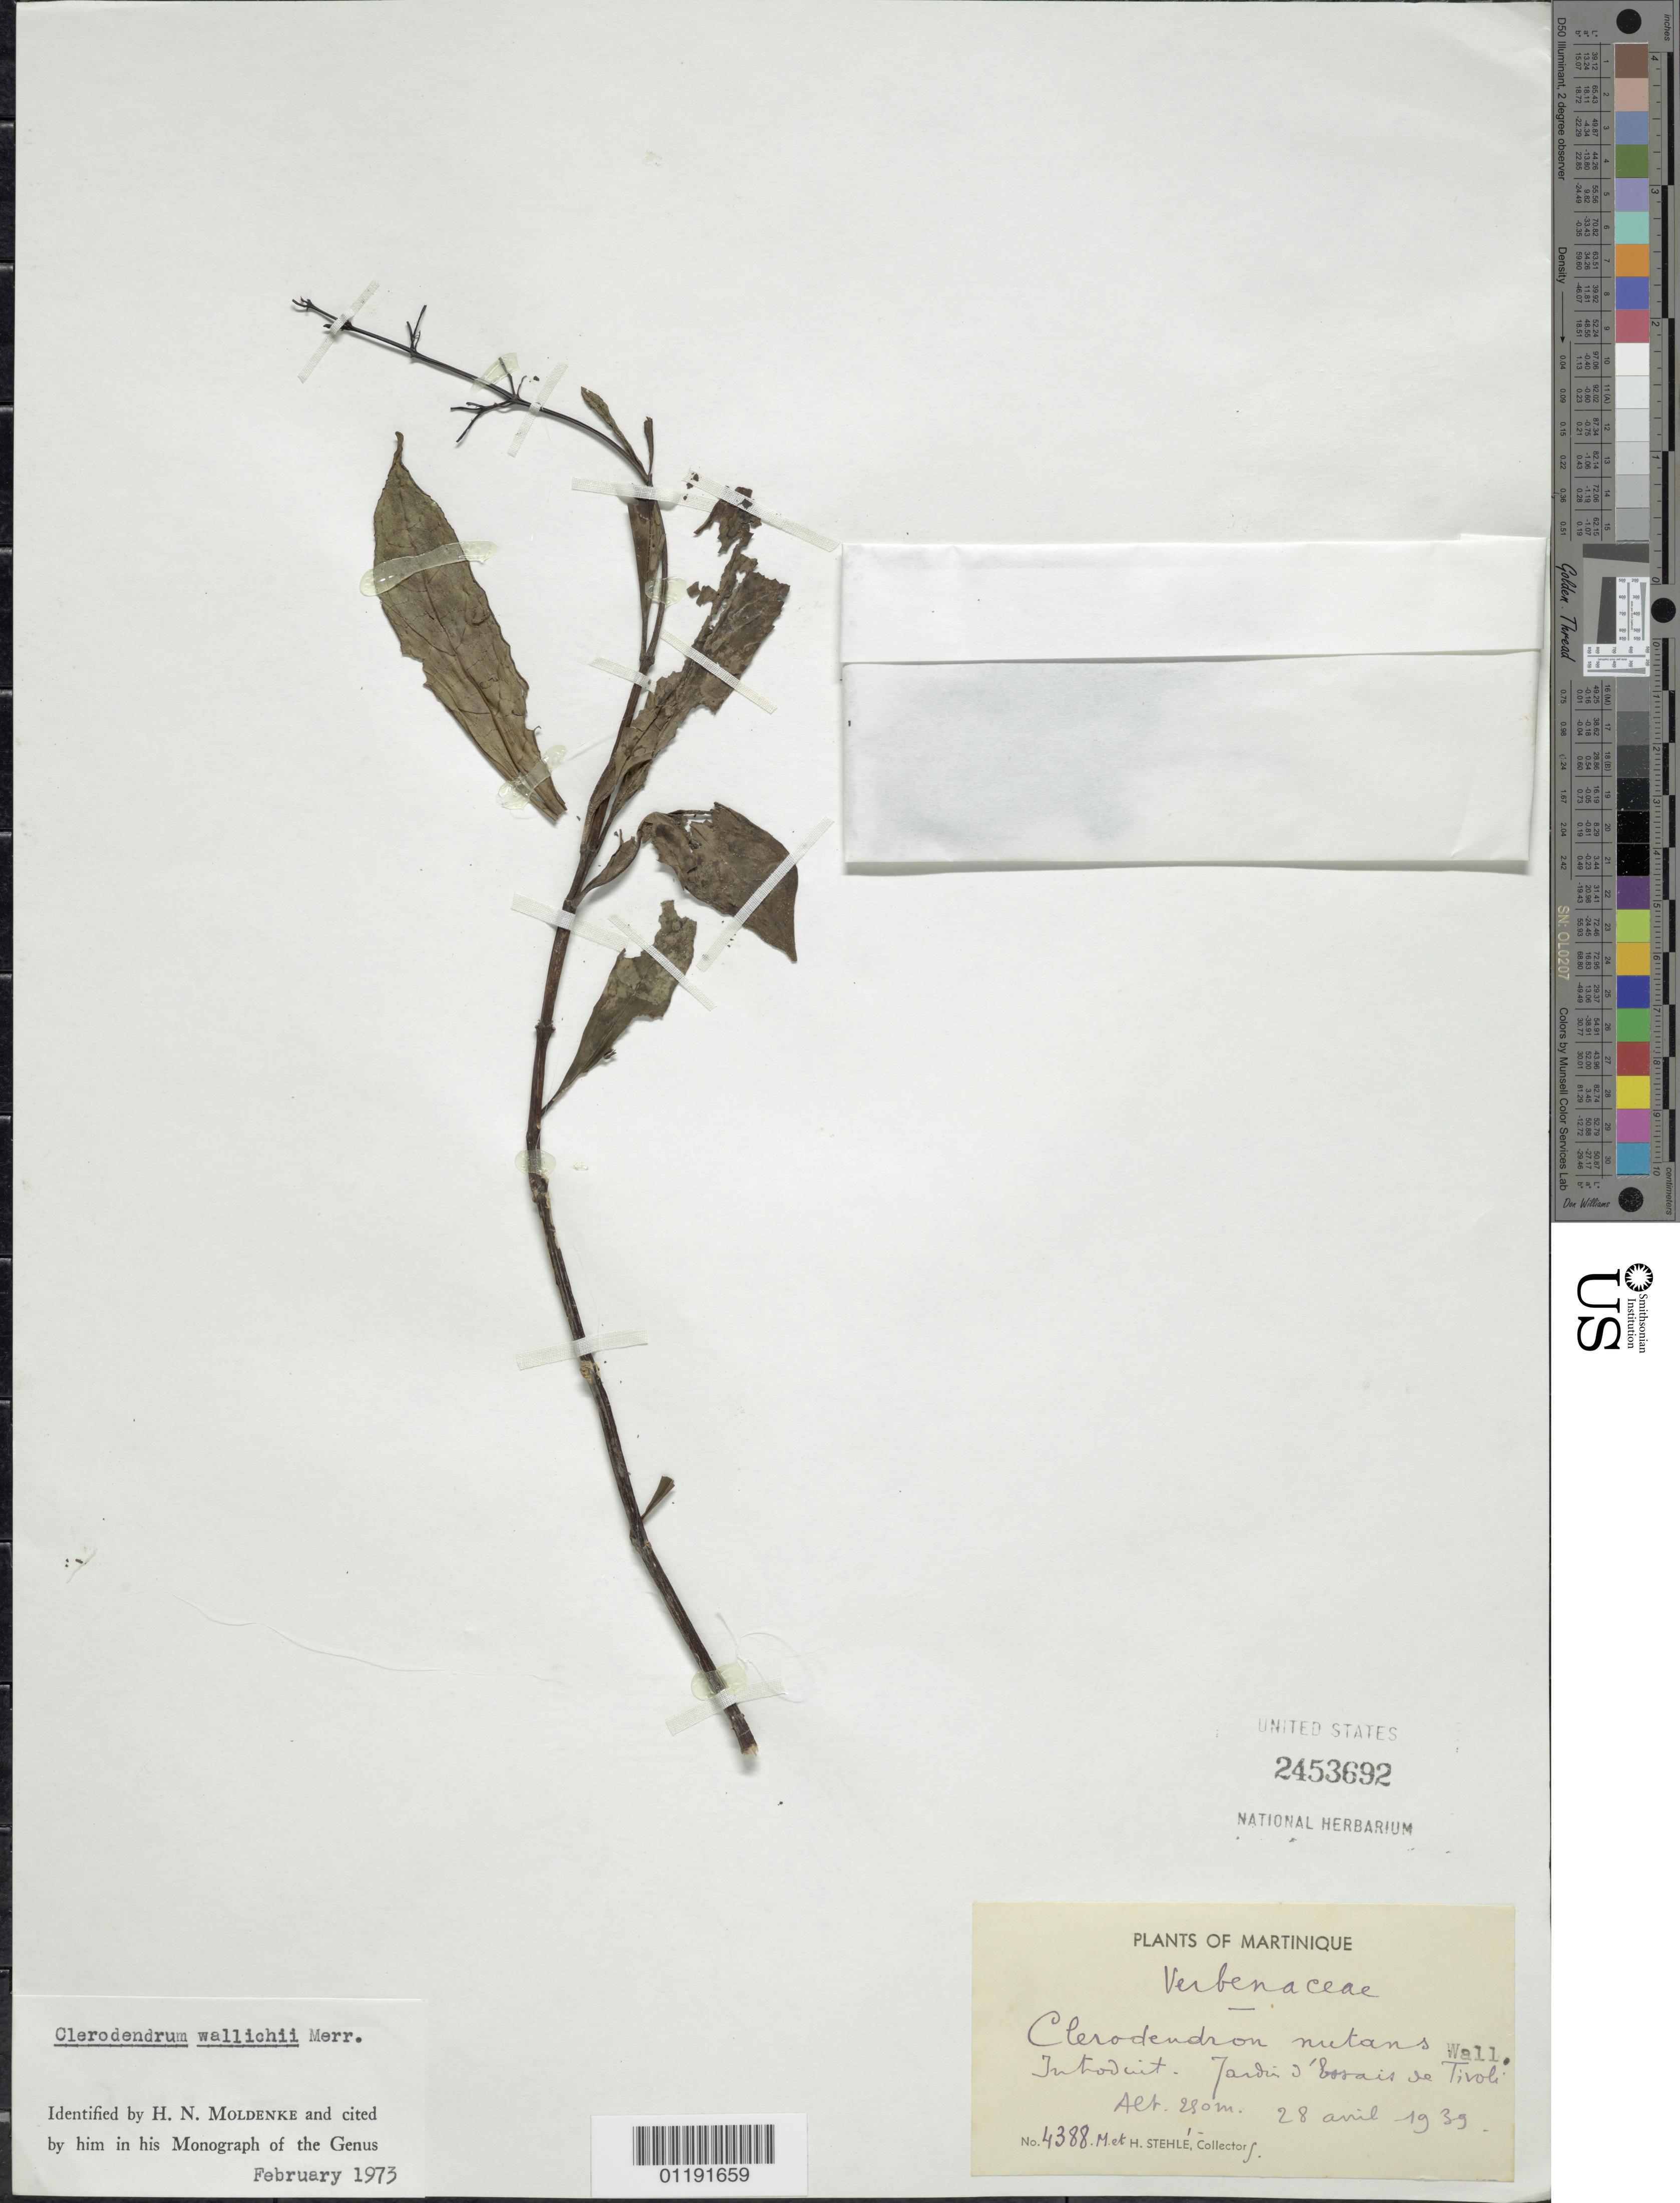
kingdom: Plantae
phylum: Tracheophyta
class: Magnoliopsida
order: Lamiales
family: Lamiaceae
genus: Clerodendrum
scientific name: Clerodendrum wallichii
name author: Merr.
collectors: M. Stehlé & H. Stehlé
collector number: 4388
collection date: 1939-04-28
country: Martinique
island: Martinique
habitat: Botanic garden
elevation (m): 250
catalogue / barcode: US 2453692